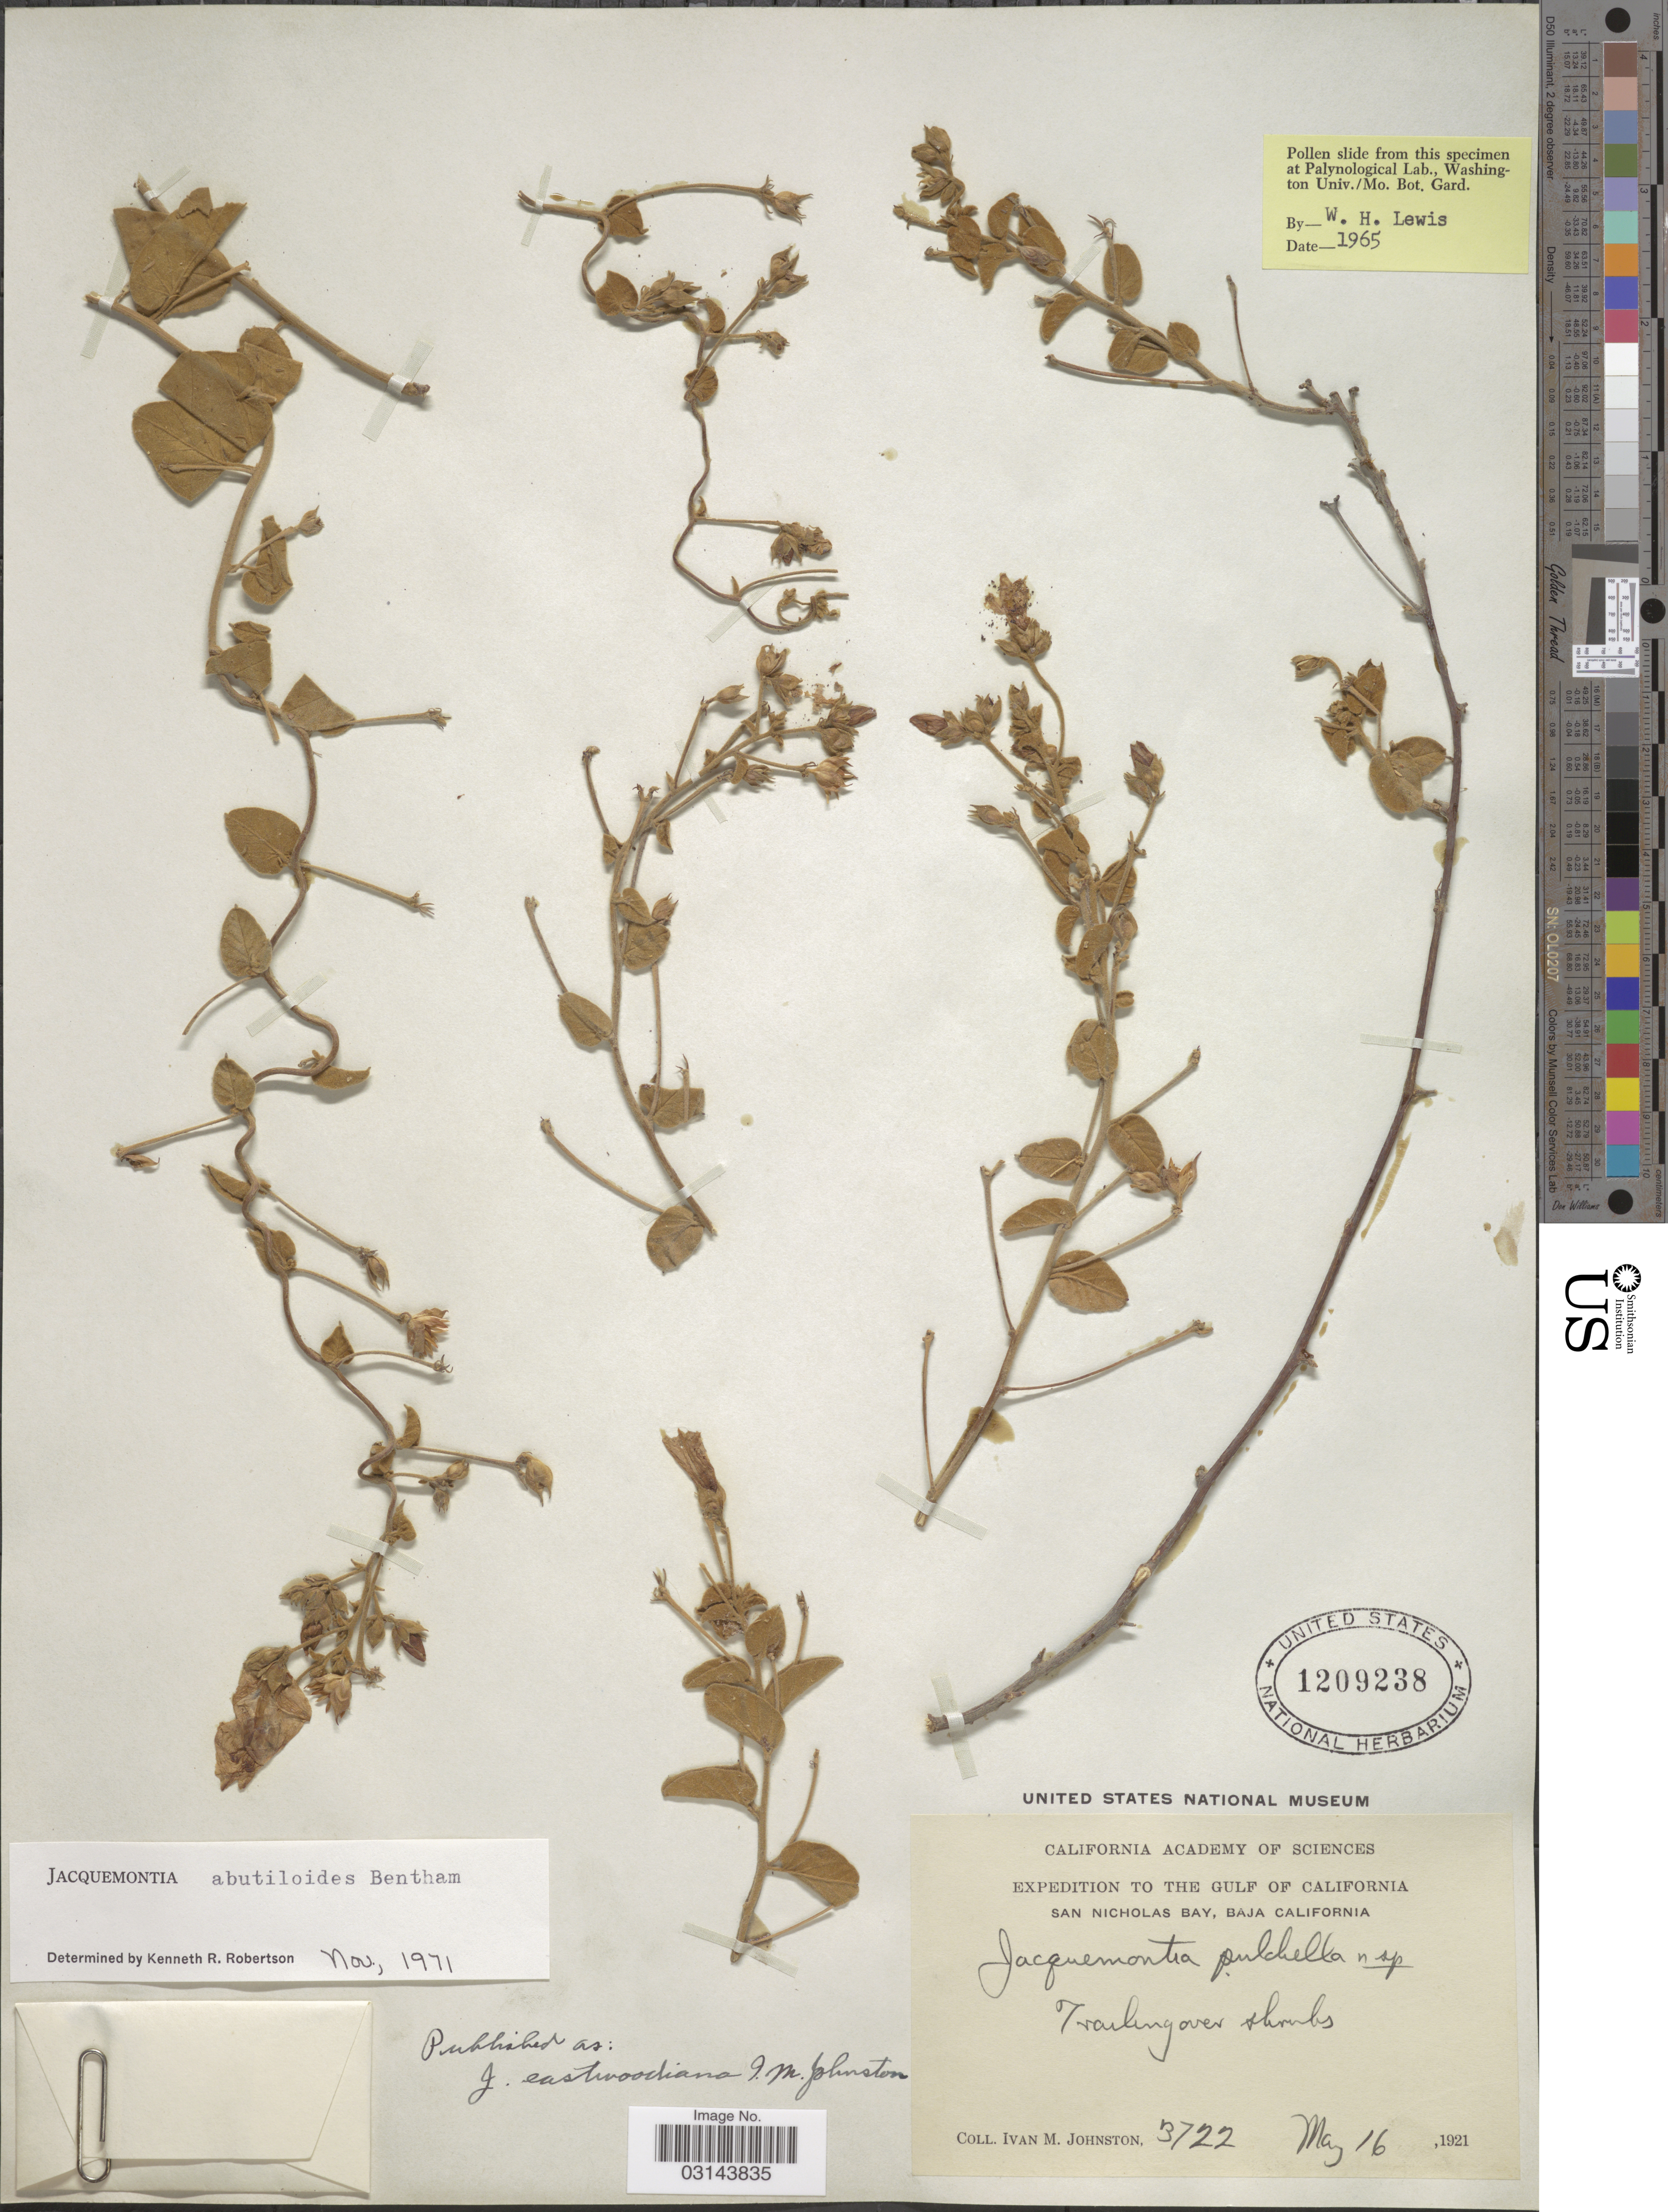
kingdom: Plantae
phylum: Tracheophyta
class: Magnoliopsida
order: Solanales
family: Convolvulaceae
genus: Jacquemontia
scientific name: Jacquemontia abutiloides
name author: Benth.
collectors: I.M. Johnston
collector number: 3722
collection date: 1921-05-16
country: Mexico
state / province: Baja California Sur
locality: The Gulf of California. San Nicholas Bay.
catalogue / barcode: US 1209238